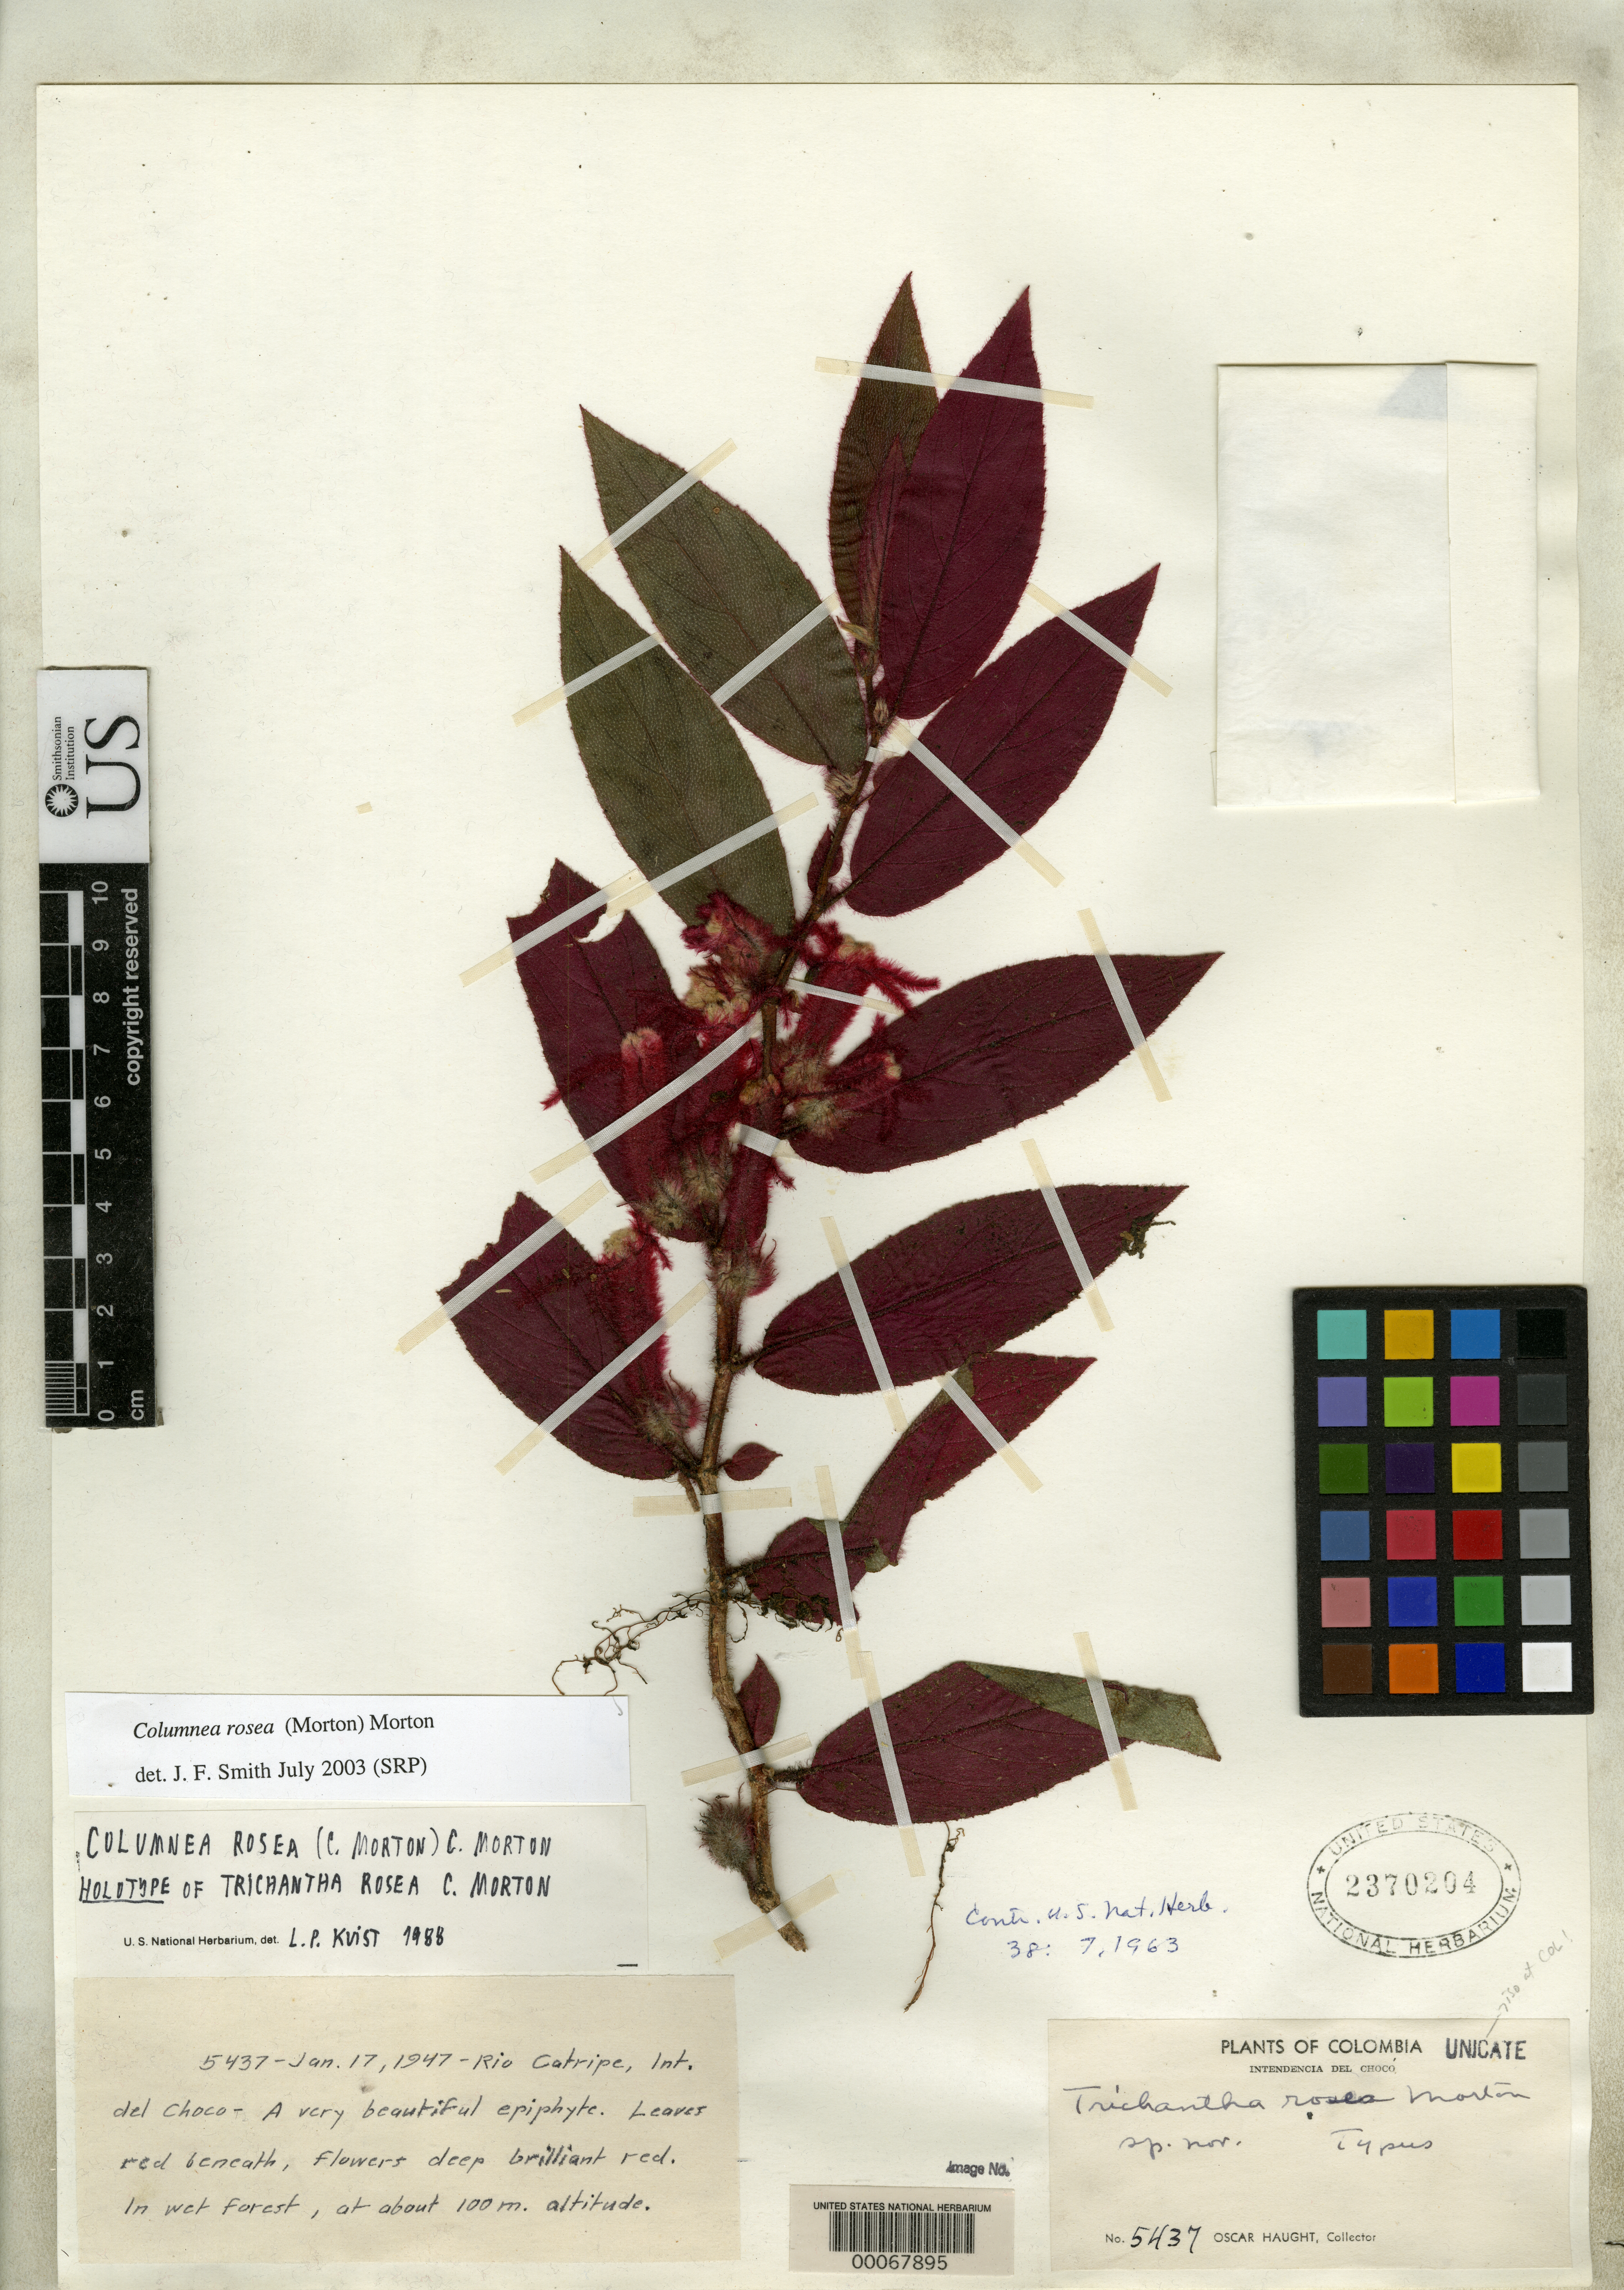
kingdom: Plantae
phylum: Tracheophyta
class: Magnoliopsida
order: Lamiales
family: Gesneriaceae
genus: Trichantha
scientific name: Trichantha rosea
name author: C.V. Morton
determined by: Smith, J. F.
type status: Holotype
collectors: O. Haught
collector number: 5437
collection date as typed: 17 Jan 1947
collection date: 1947-01-17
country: Colombia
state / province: Chocó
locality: Rio Catripe, Int. del Choco.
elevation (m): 100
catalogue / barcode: US 2370204